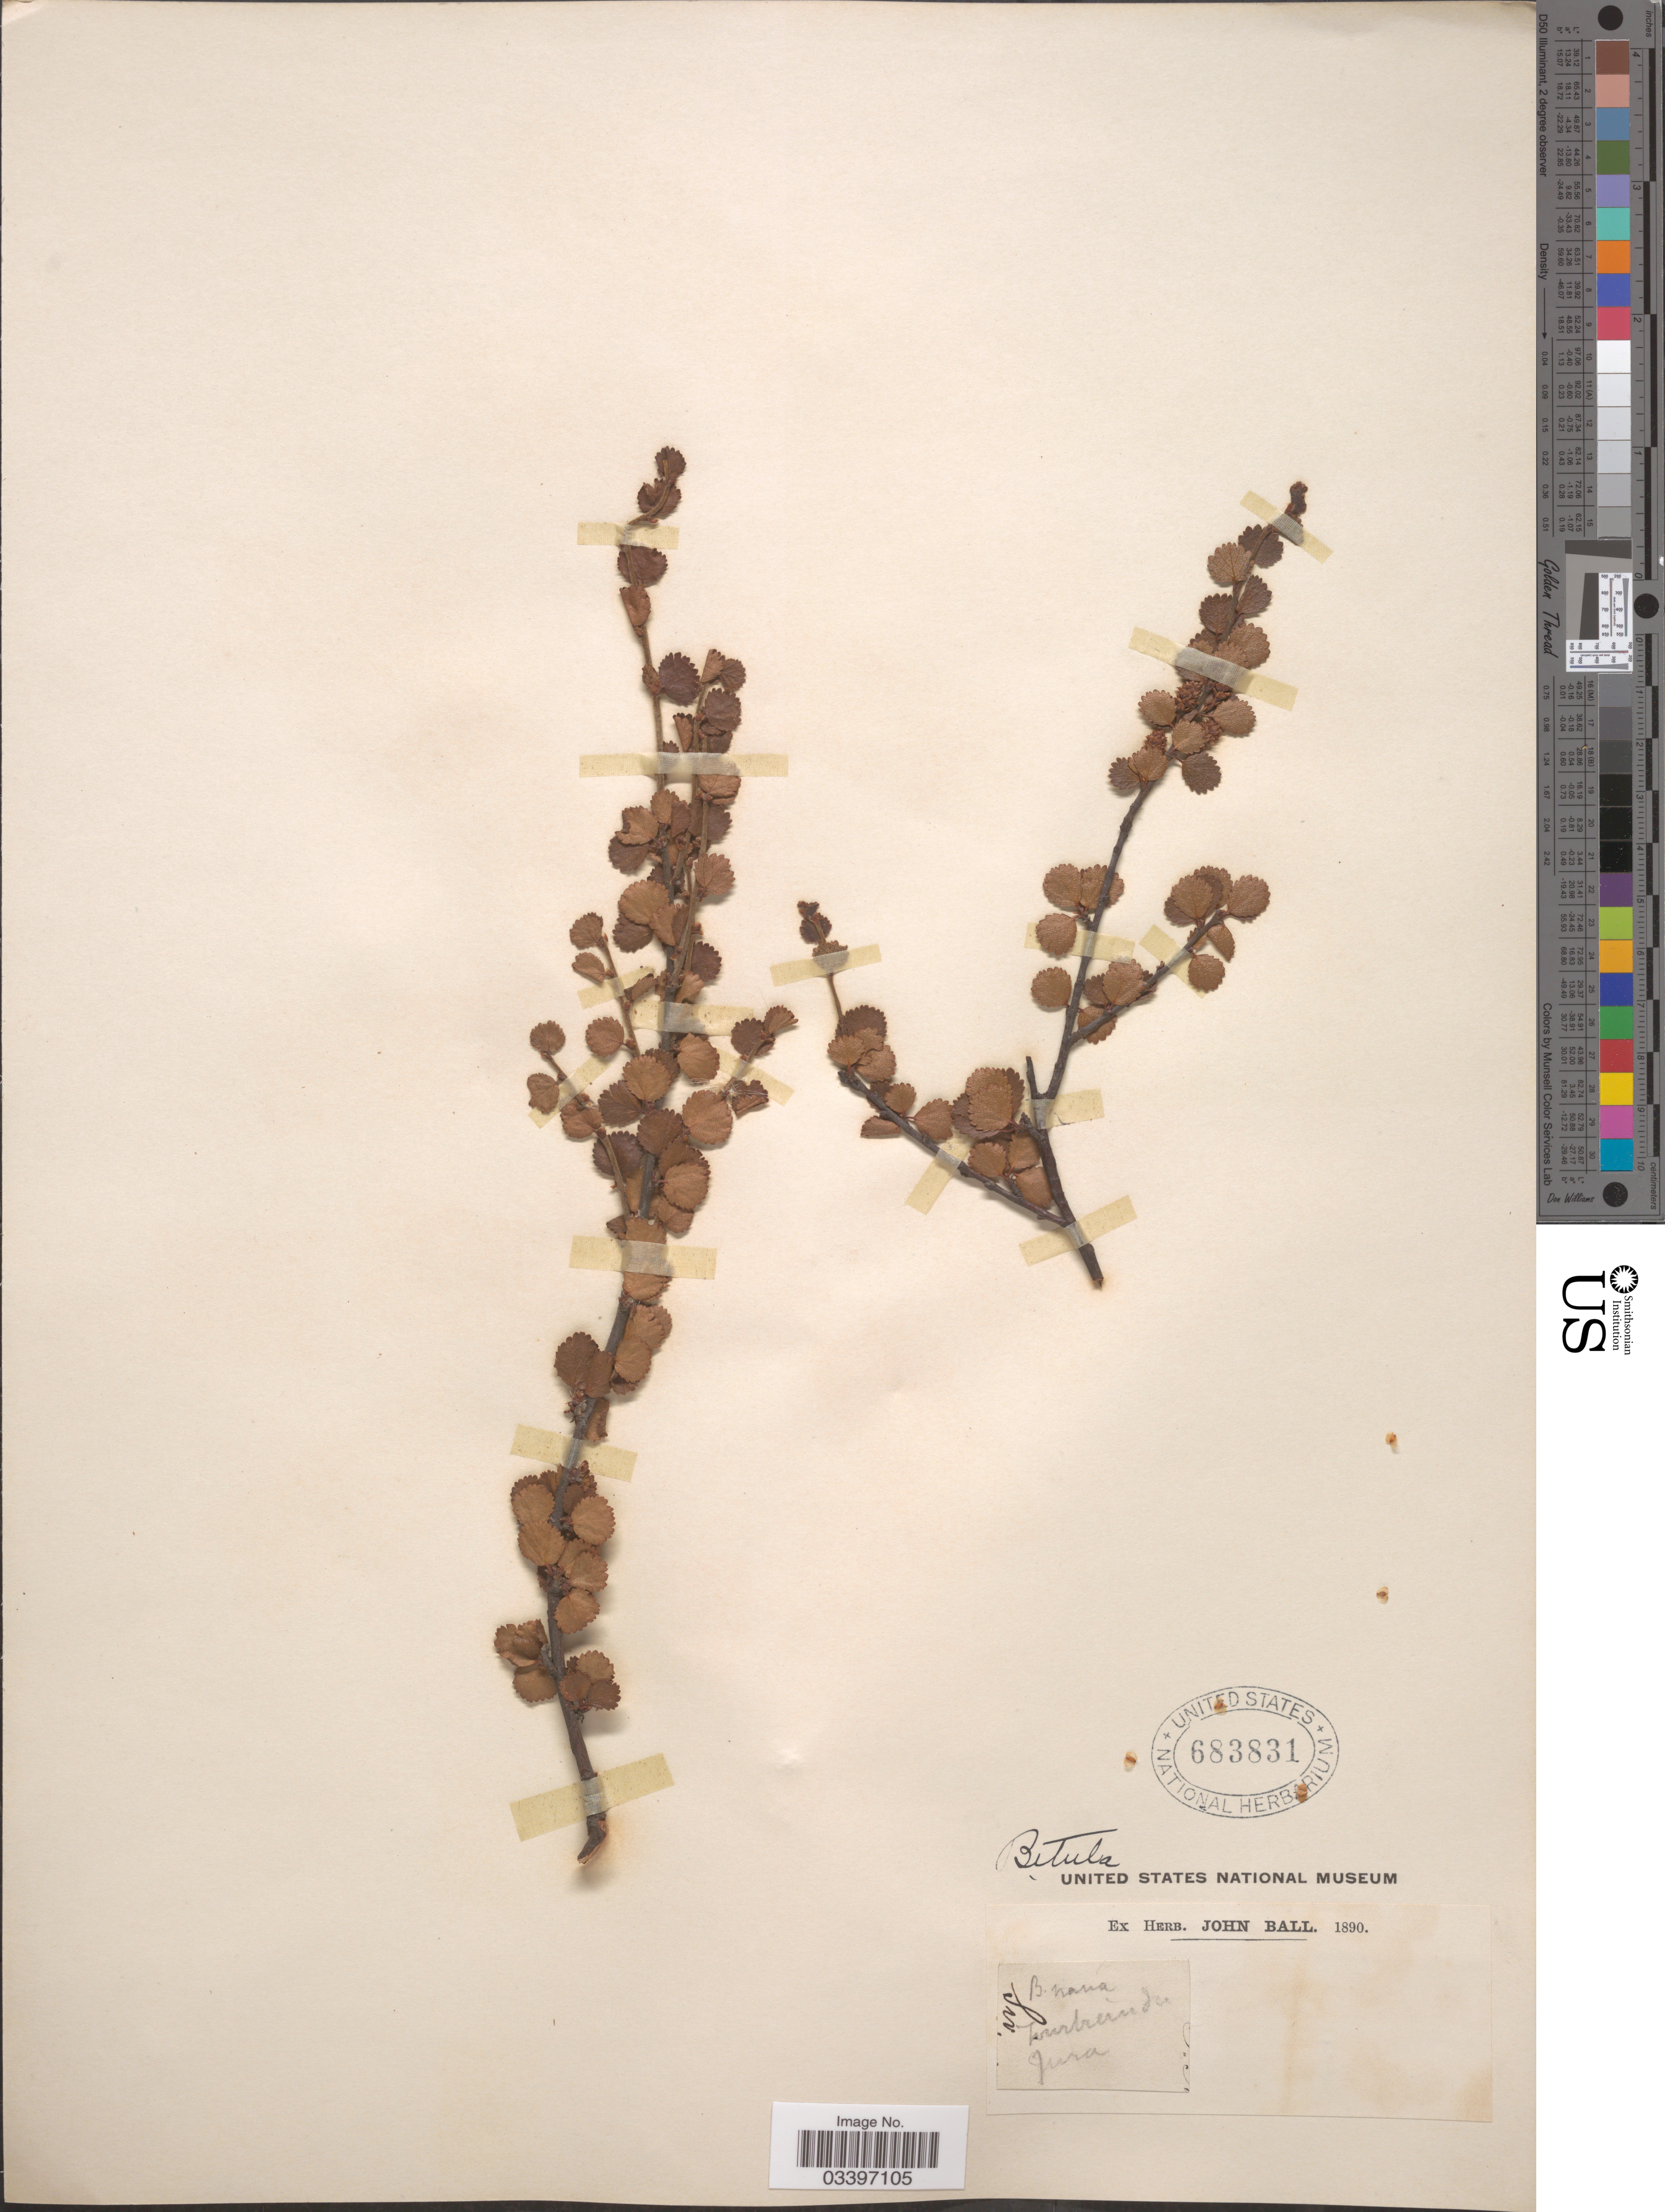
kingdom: Plantae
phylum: Tracheophyta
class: Magnoliopsida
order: Fagales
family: Betulaceae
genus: Betula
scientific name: Betula sp.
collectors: ex herb. John Ball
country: Switzerland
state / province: Jura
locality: [illegible text].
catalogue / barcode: US 683831